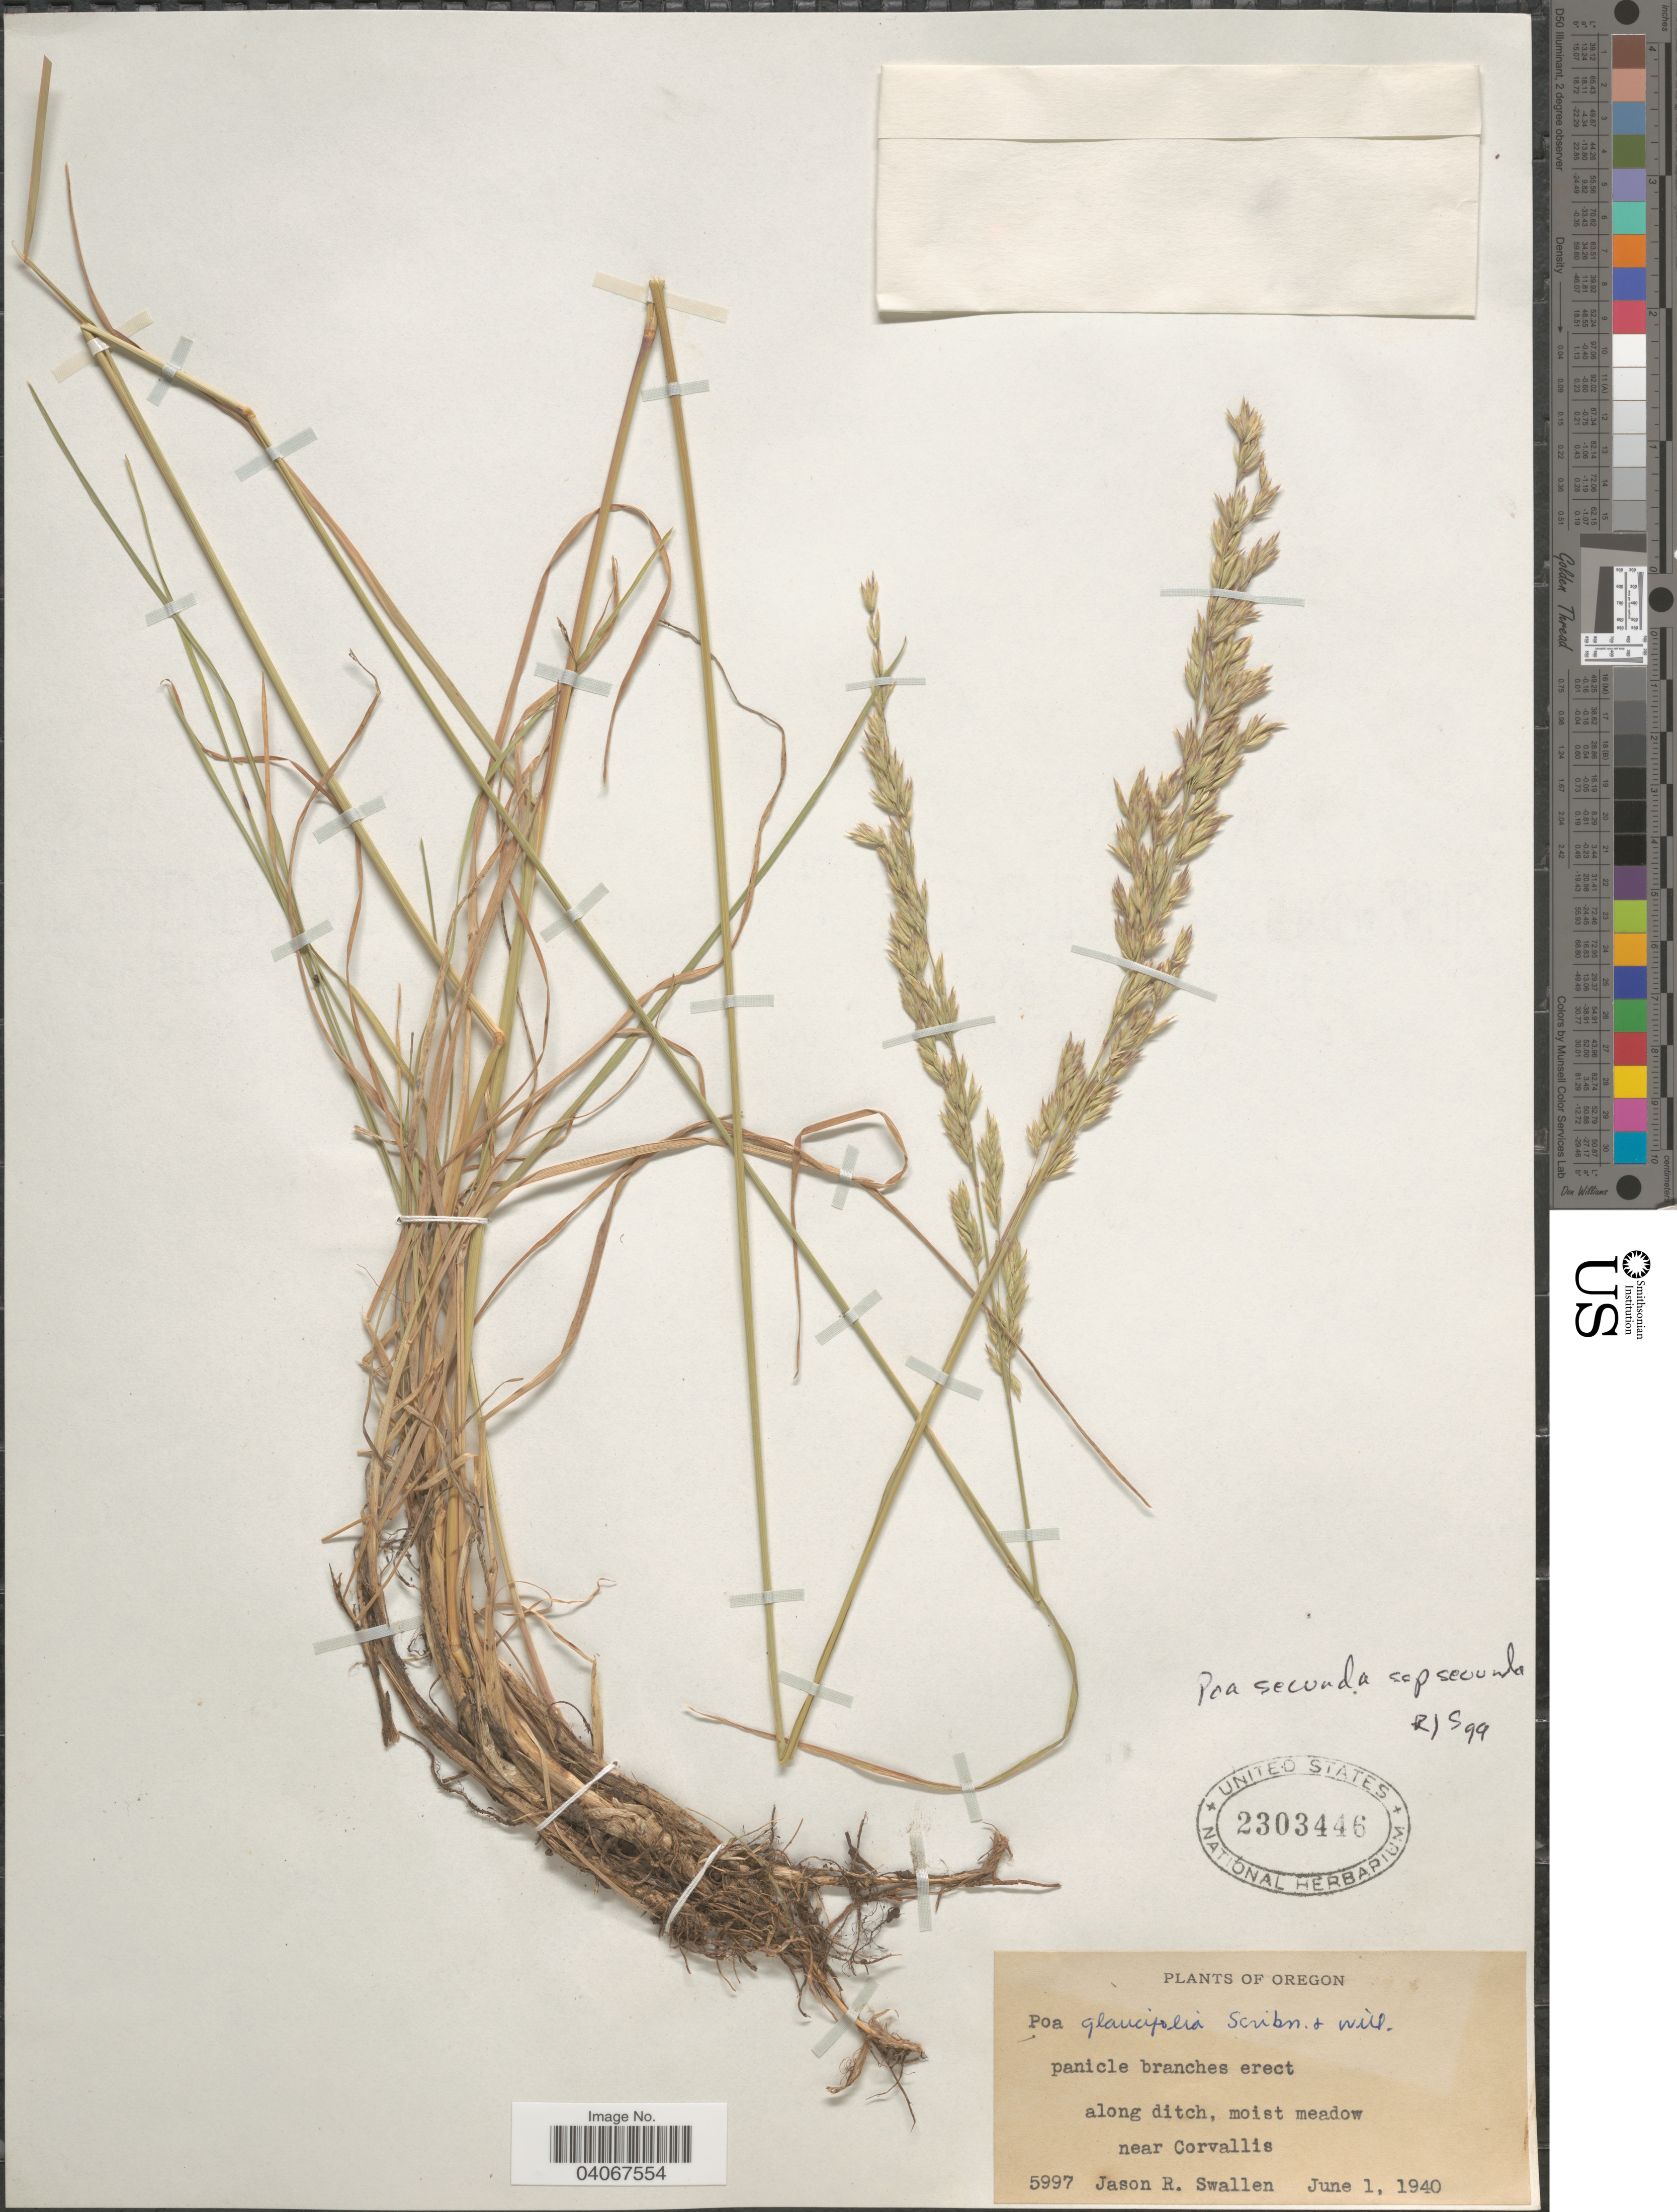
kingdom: Plantae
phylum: Tracheophyta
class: Liliopsida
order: Poales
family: Poaceae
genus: Poa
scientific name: Poa secunda subsp. secunda var. secunda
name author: J. Presl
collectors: J. R. Swallen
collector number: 5997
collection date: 1940-06-01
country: United States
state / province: Oregon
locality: Along ditch, moist meadow near Corvallis.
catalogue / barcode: US 2303446